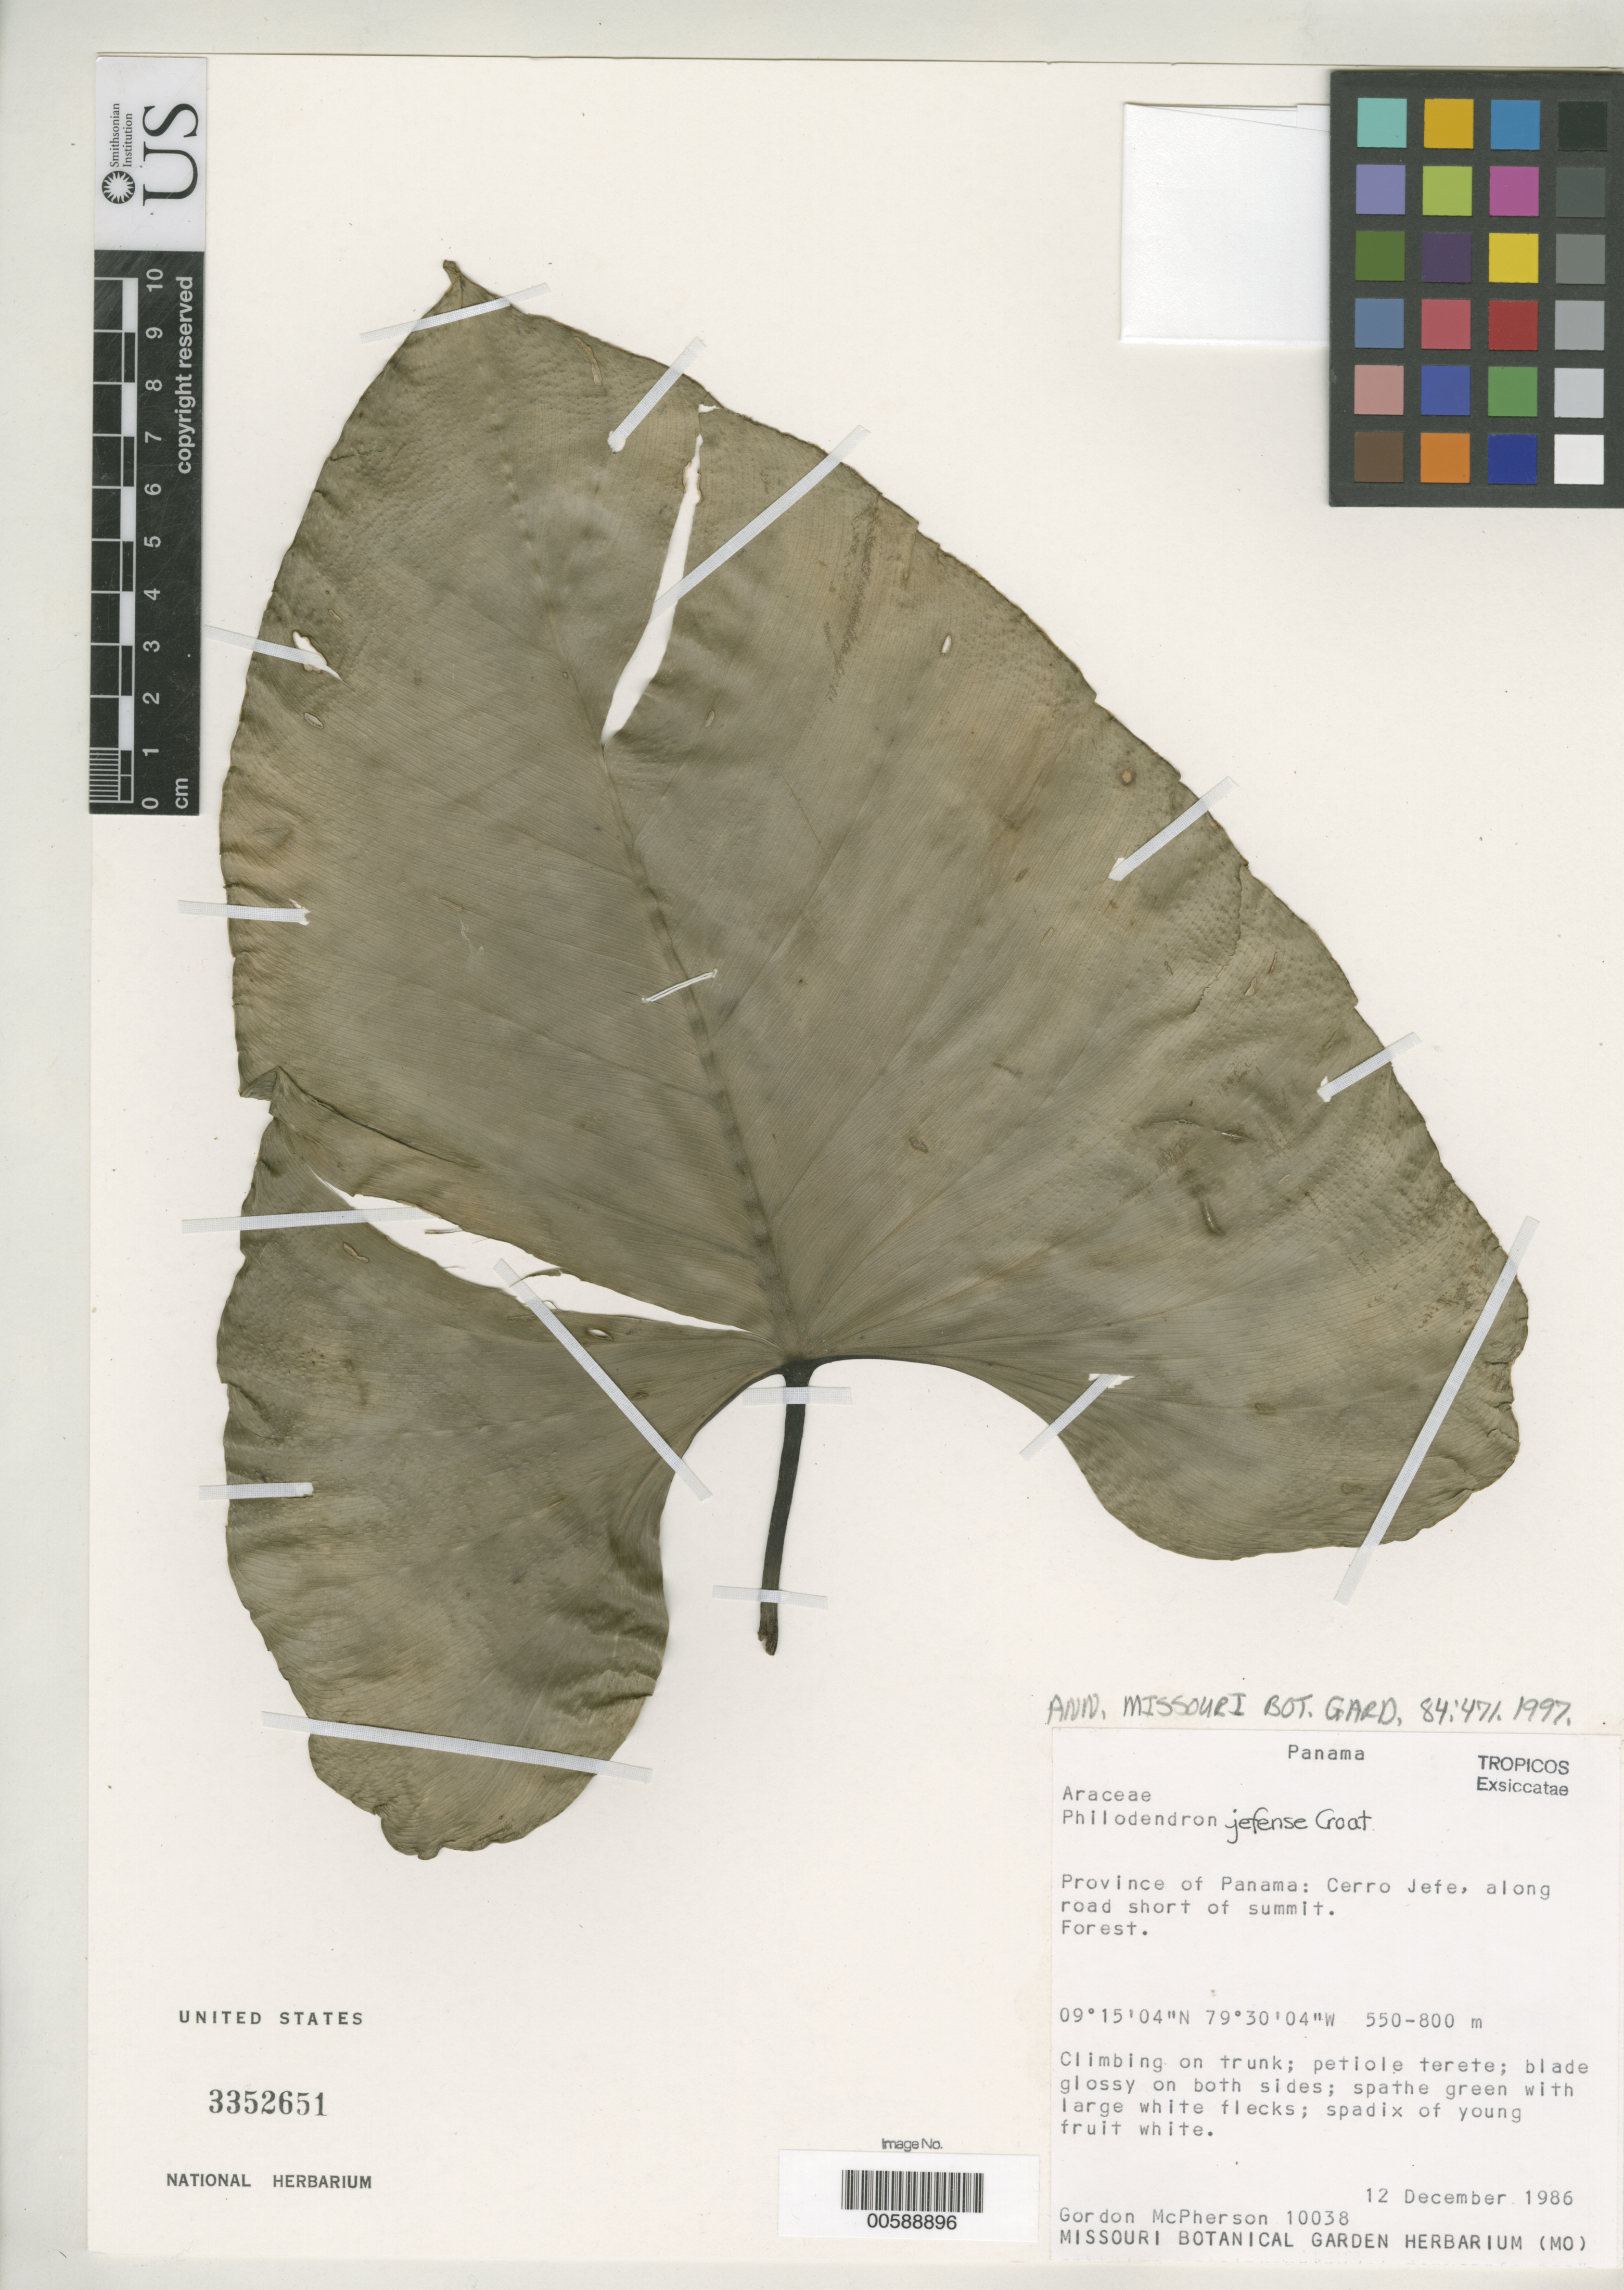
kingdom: Plantae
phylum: Tracheophyta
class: Liliopsida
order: Alismatales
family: Araceae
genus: Philodendron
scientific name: Philodendron jefense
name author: Croat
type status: Isotype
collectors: G. D. McPherson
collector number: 10038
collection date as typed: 12 Dec 1986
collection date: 1986-12-12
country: Panama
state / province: Panamá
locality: Cerro Jefe, along road short of Summit.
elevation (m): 550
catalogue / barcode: US 3352651